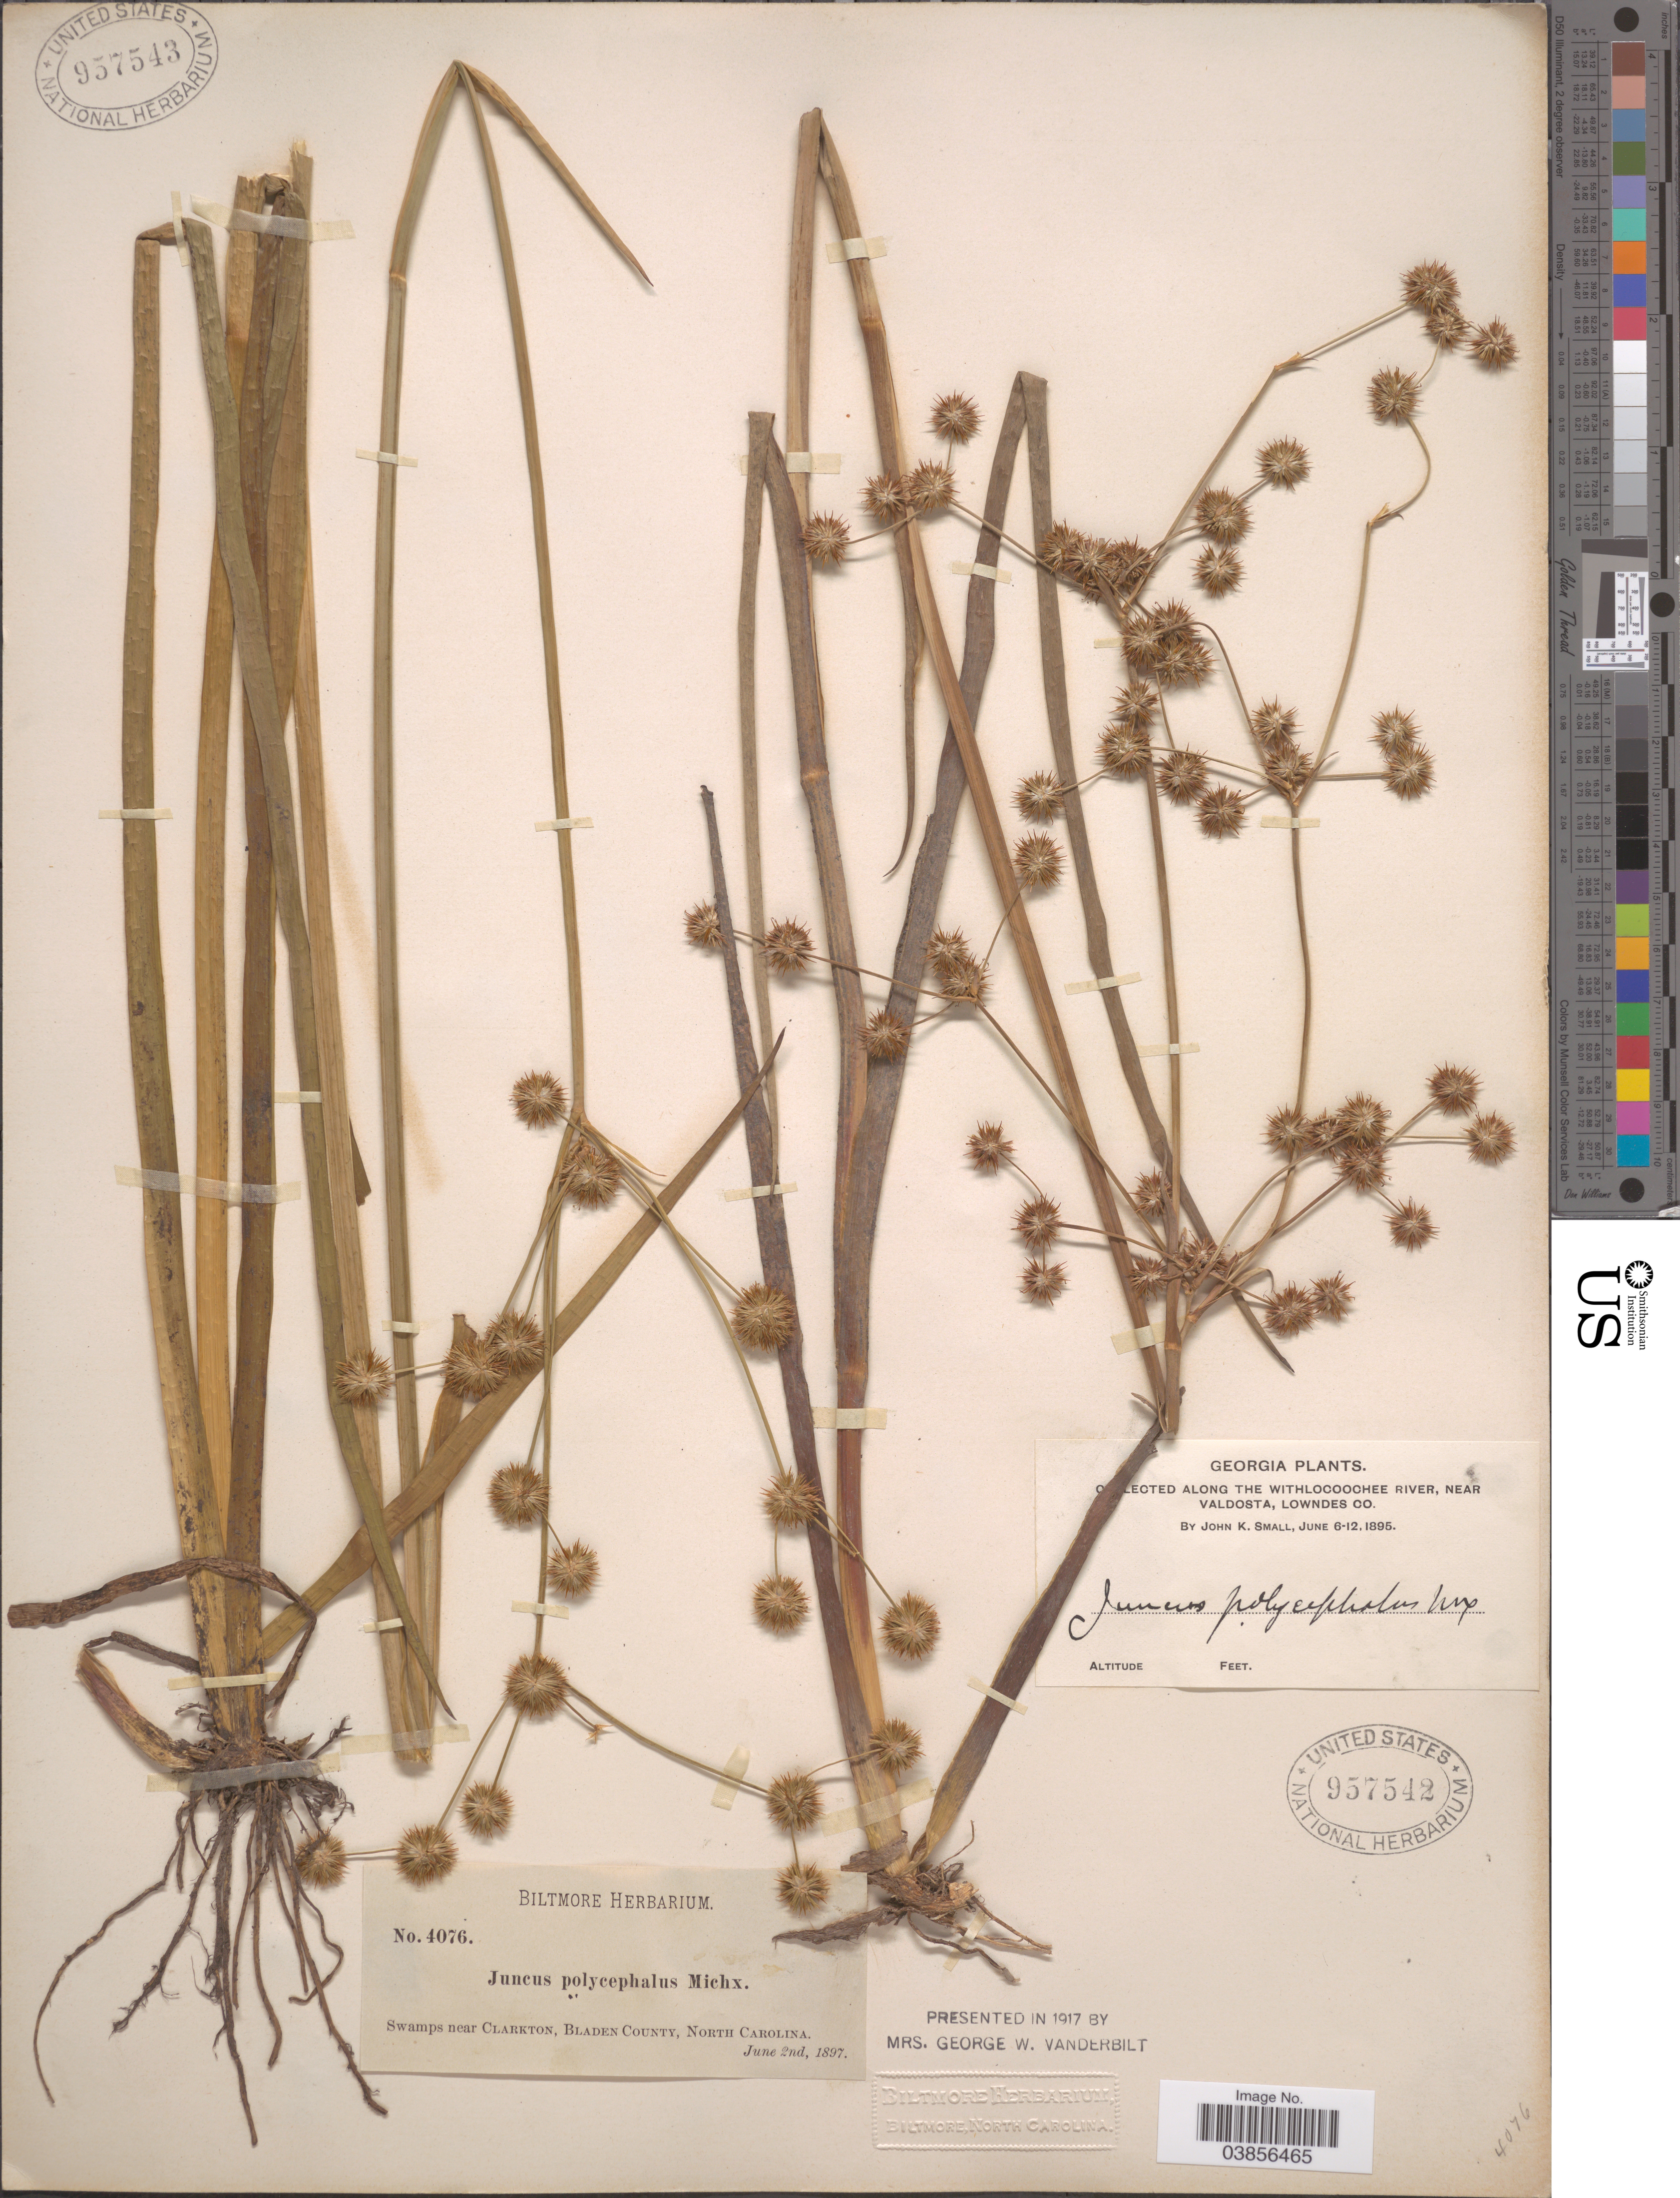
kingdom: Plantae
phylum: Tracheophyta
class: Liliopsida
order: Poales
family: Juncaceae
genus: Juncus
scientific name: Juncus polycephalus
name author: Michx.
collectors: J. K. Small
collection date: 1895-06-06/1895-06-12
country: United States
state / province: Georgia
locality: Along the Withlocoochee River, near Valdosta, Lowndes Co.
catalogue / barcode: US 957542-2